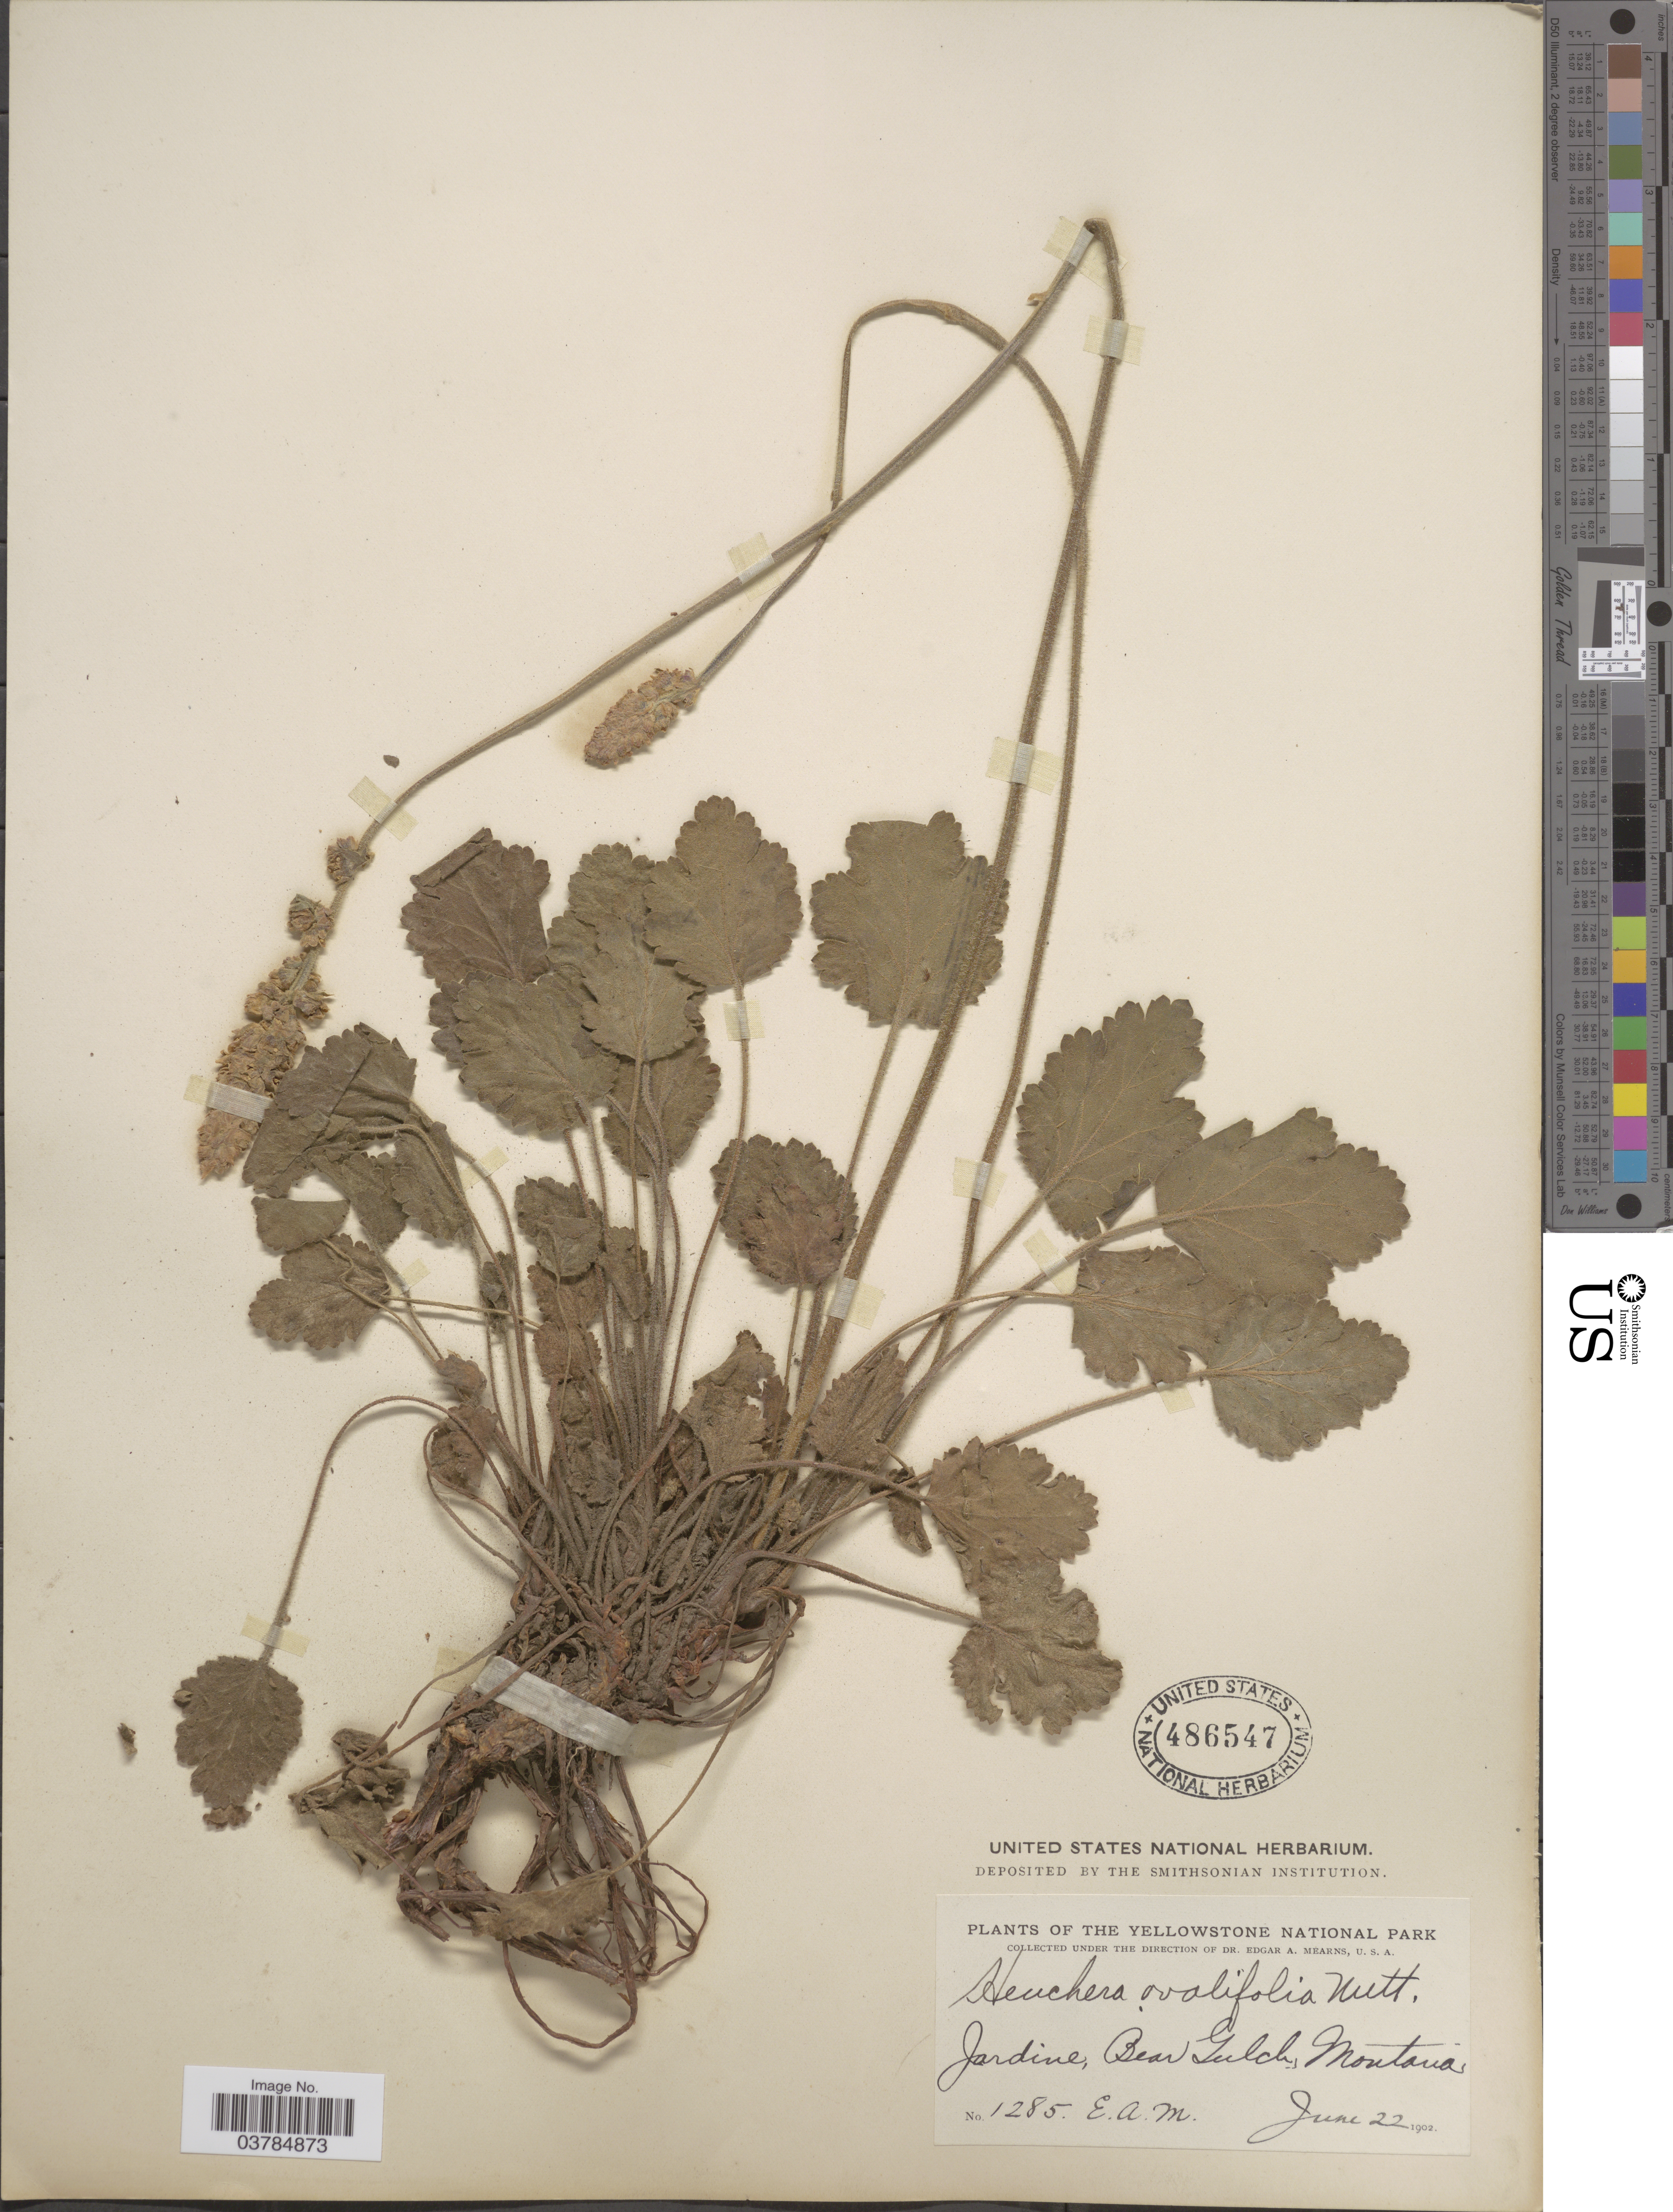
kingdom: Plantae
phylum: Tracheophyta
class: Magnoliopsida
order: Saxifragales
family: Saxifragaceae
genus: Heuchera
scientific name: Heuchera ovalifolia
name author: Torr. & A. Gray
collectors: E. A. Mearns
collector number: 1285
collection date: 1902-06-22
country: United States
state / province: Montana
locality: The Yellowstone National Park. Jardine, Bear Gulch.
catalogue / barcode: US 486547